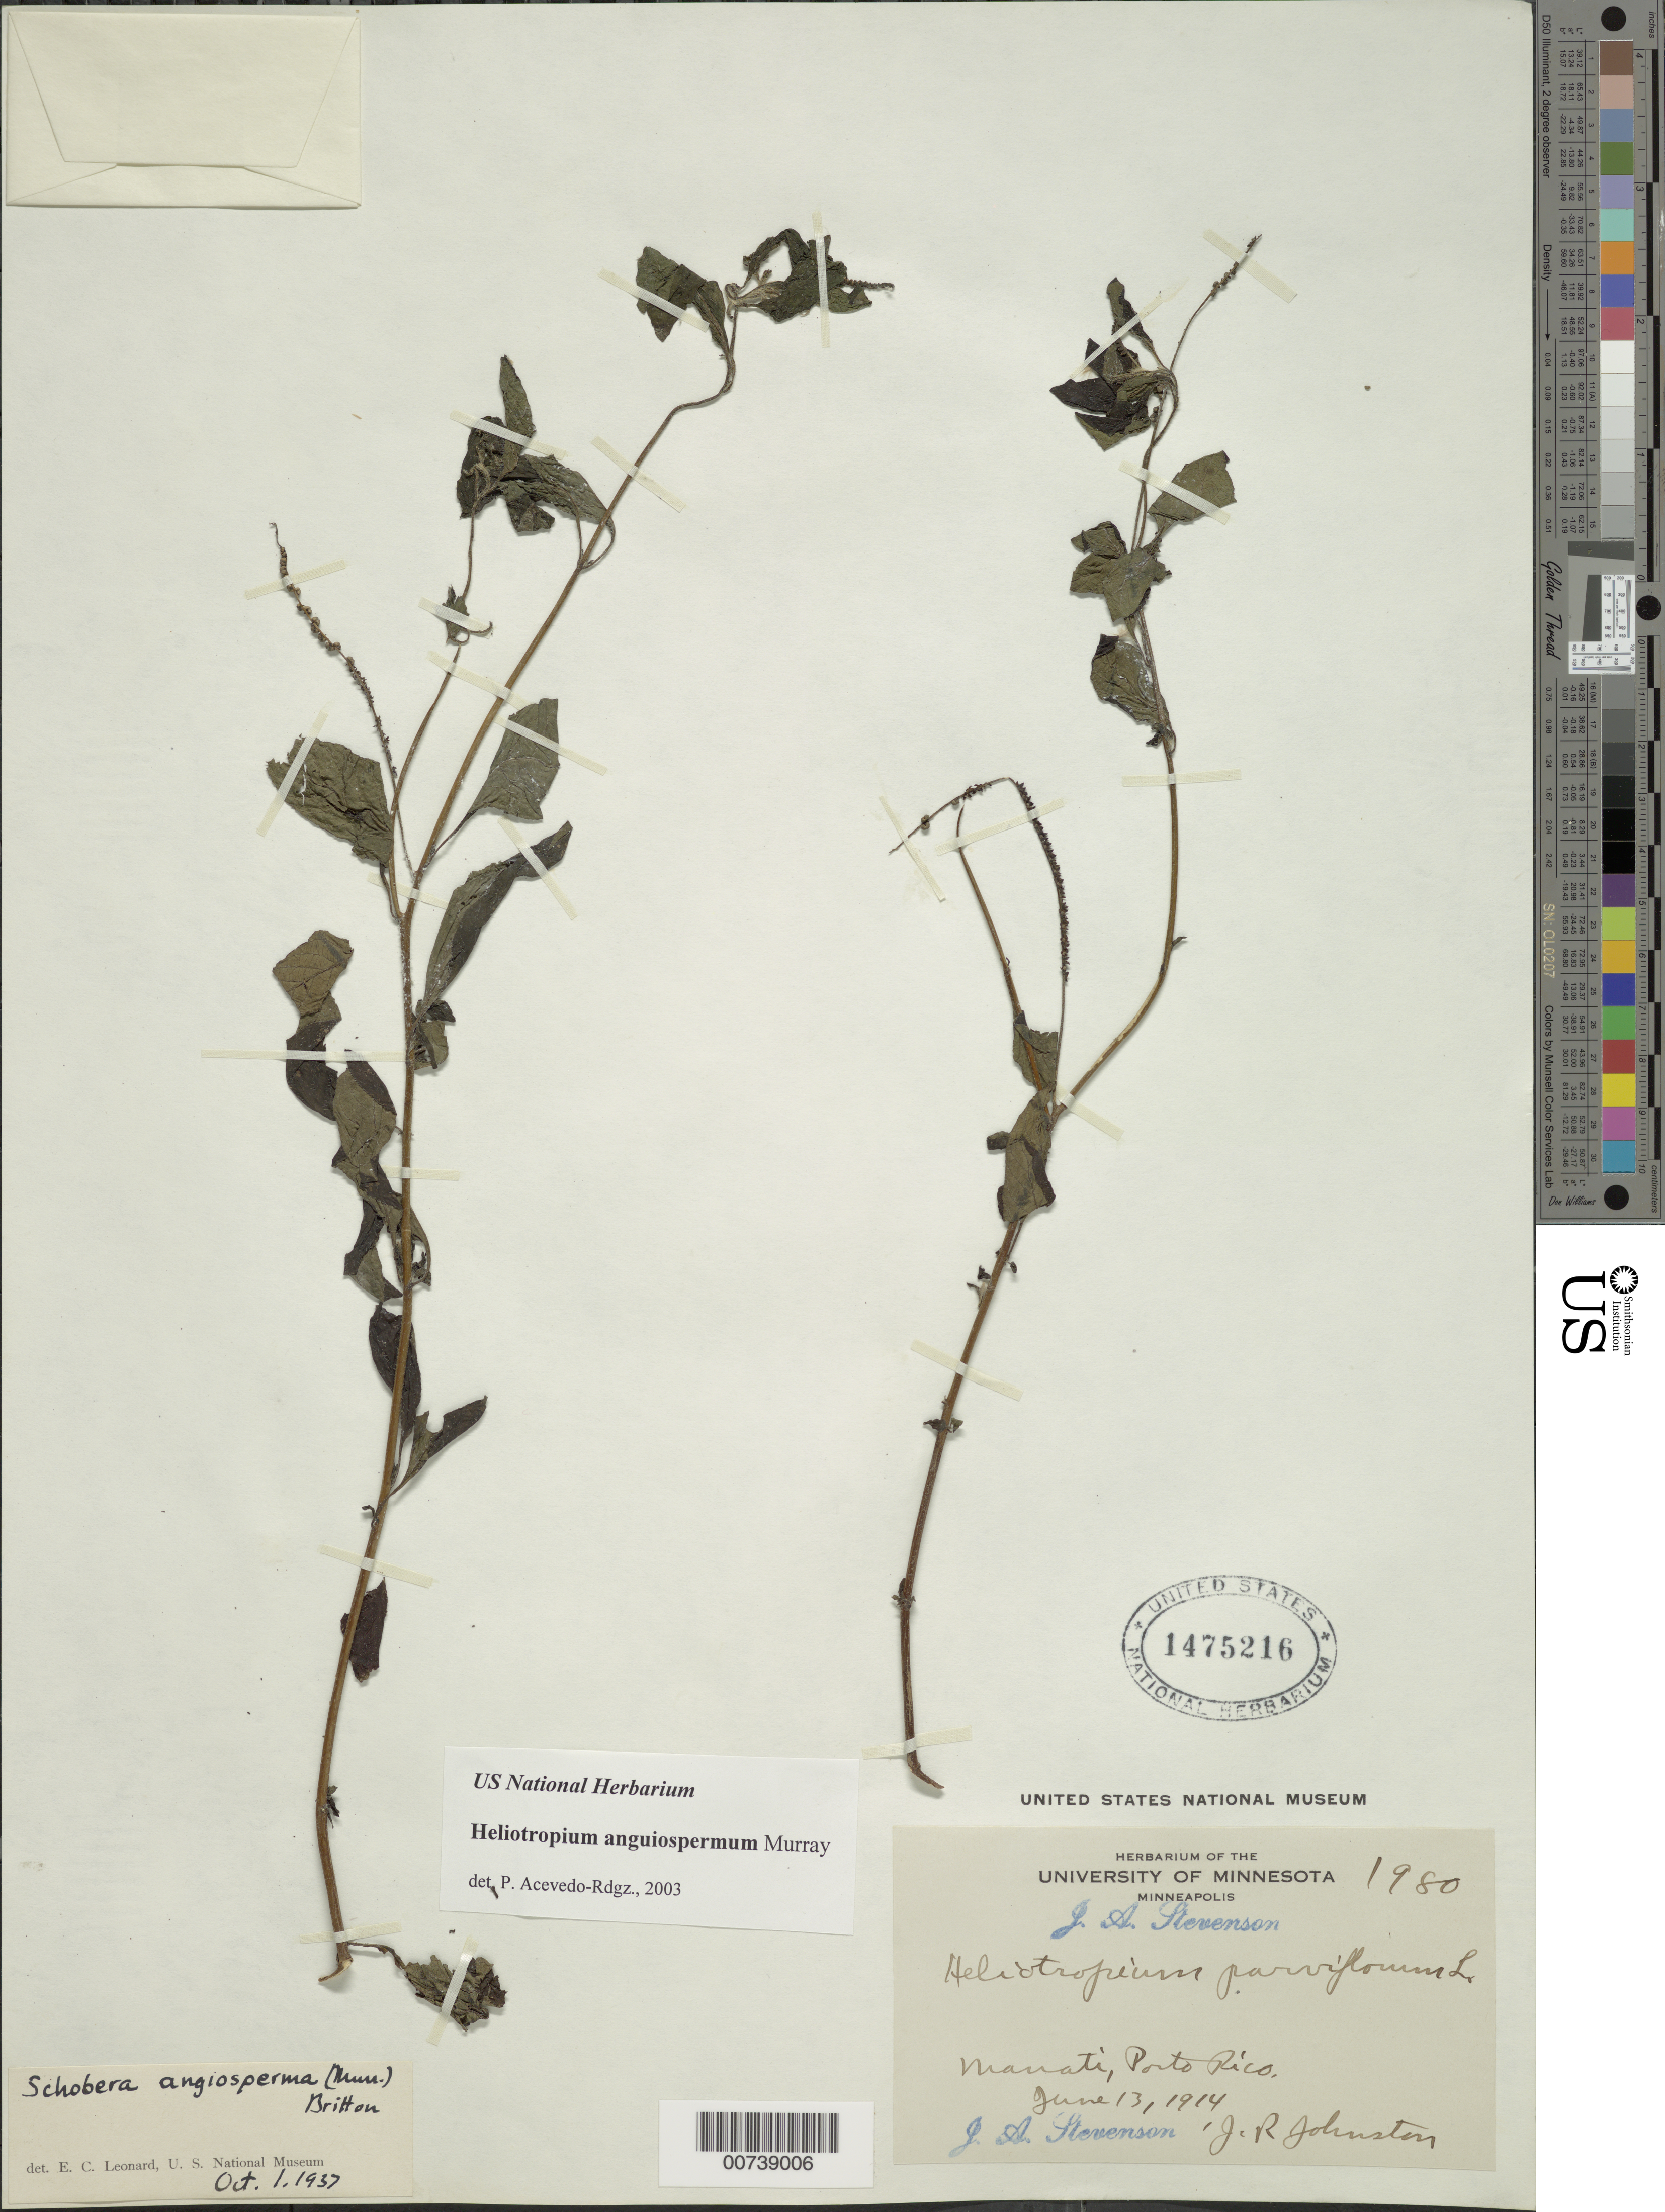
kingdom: Plantae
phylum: Tracheophyta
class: Magnoliopsida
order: Boraginales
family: Heliotropiaceae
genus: Heliotropium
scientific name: Heliotropium angiospermum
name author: Murray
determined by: Acevedo-Rodríguez, P., (BOT), Smithsonian Institution - National Museum of Natural History (UNITED STATES)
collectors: J. Stevenson & J. Johnston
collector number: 1980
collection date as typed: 13 Jun 1914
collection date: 1914-06-13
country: Puerto Rico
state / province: Manatí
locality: Manati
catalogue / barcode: US 1475216